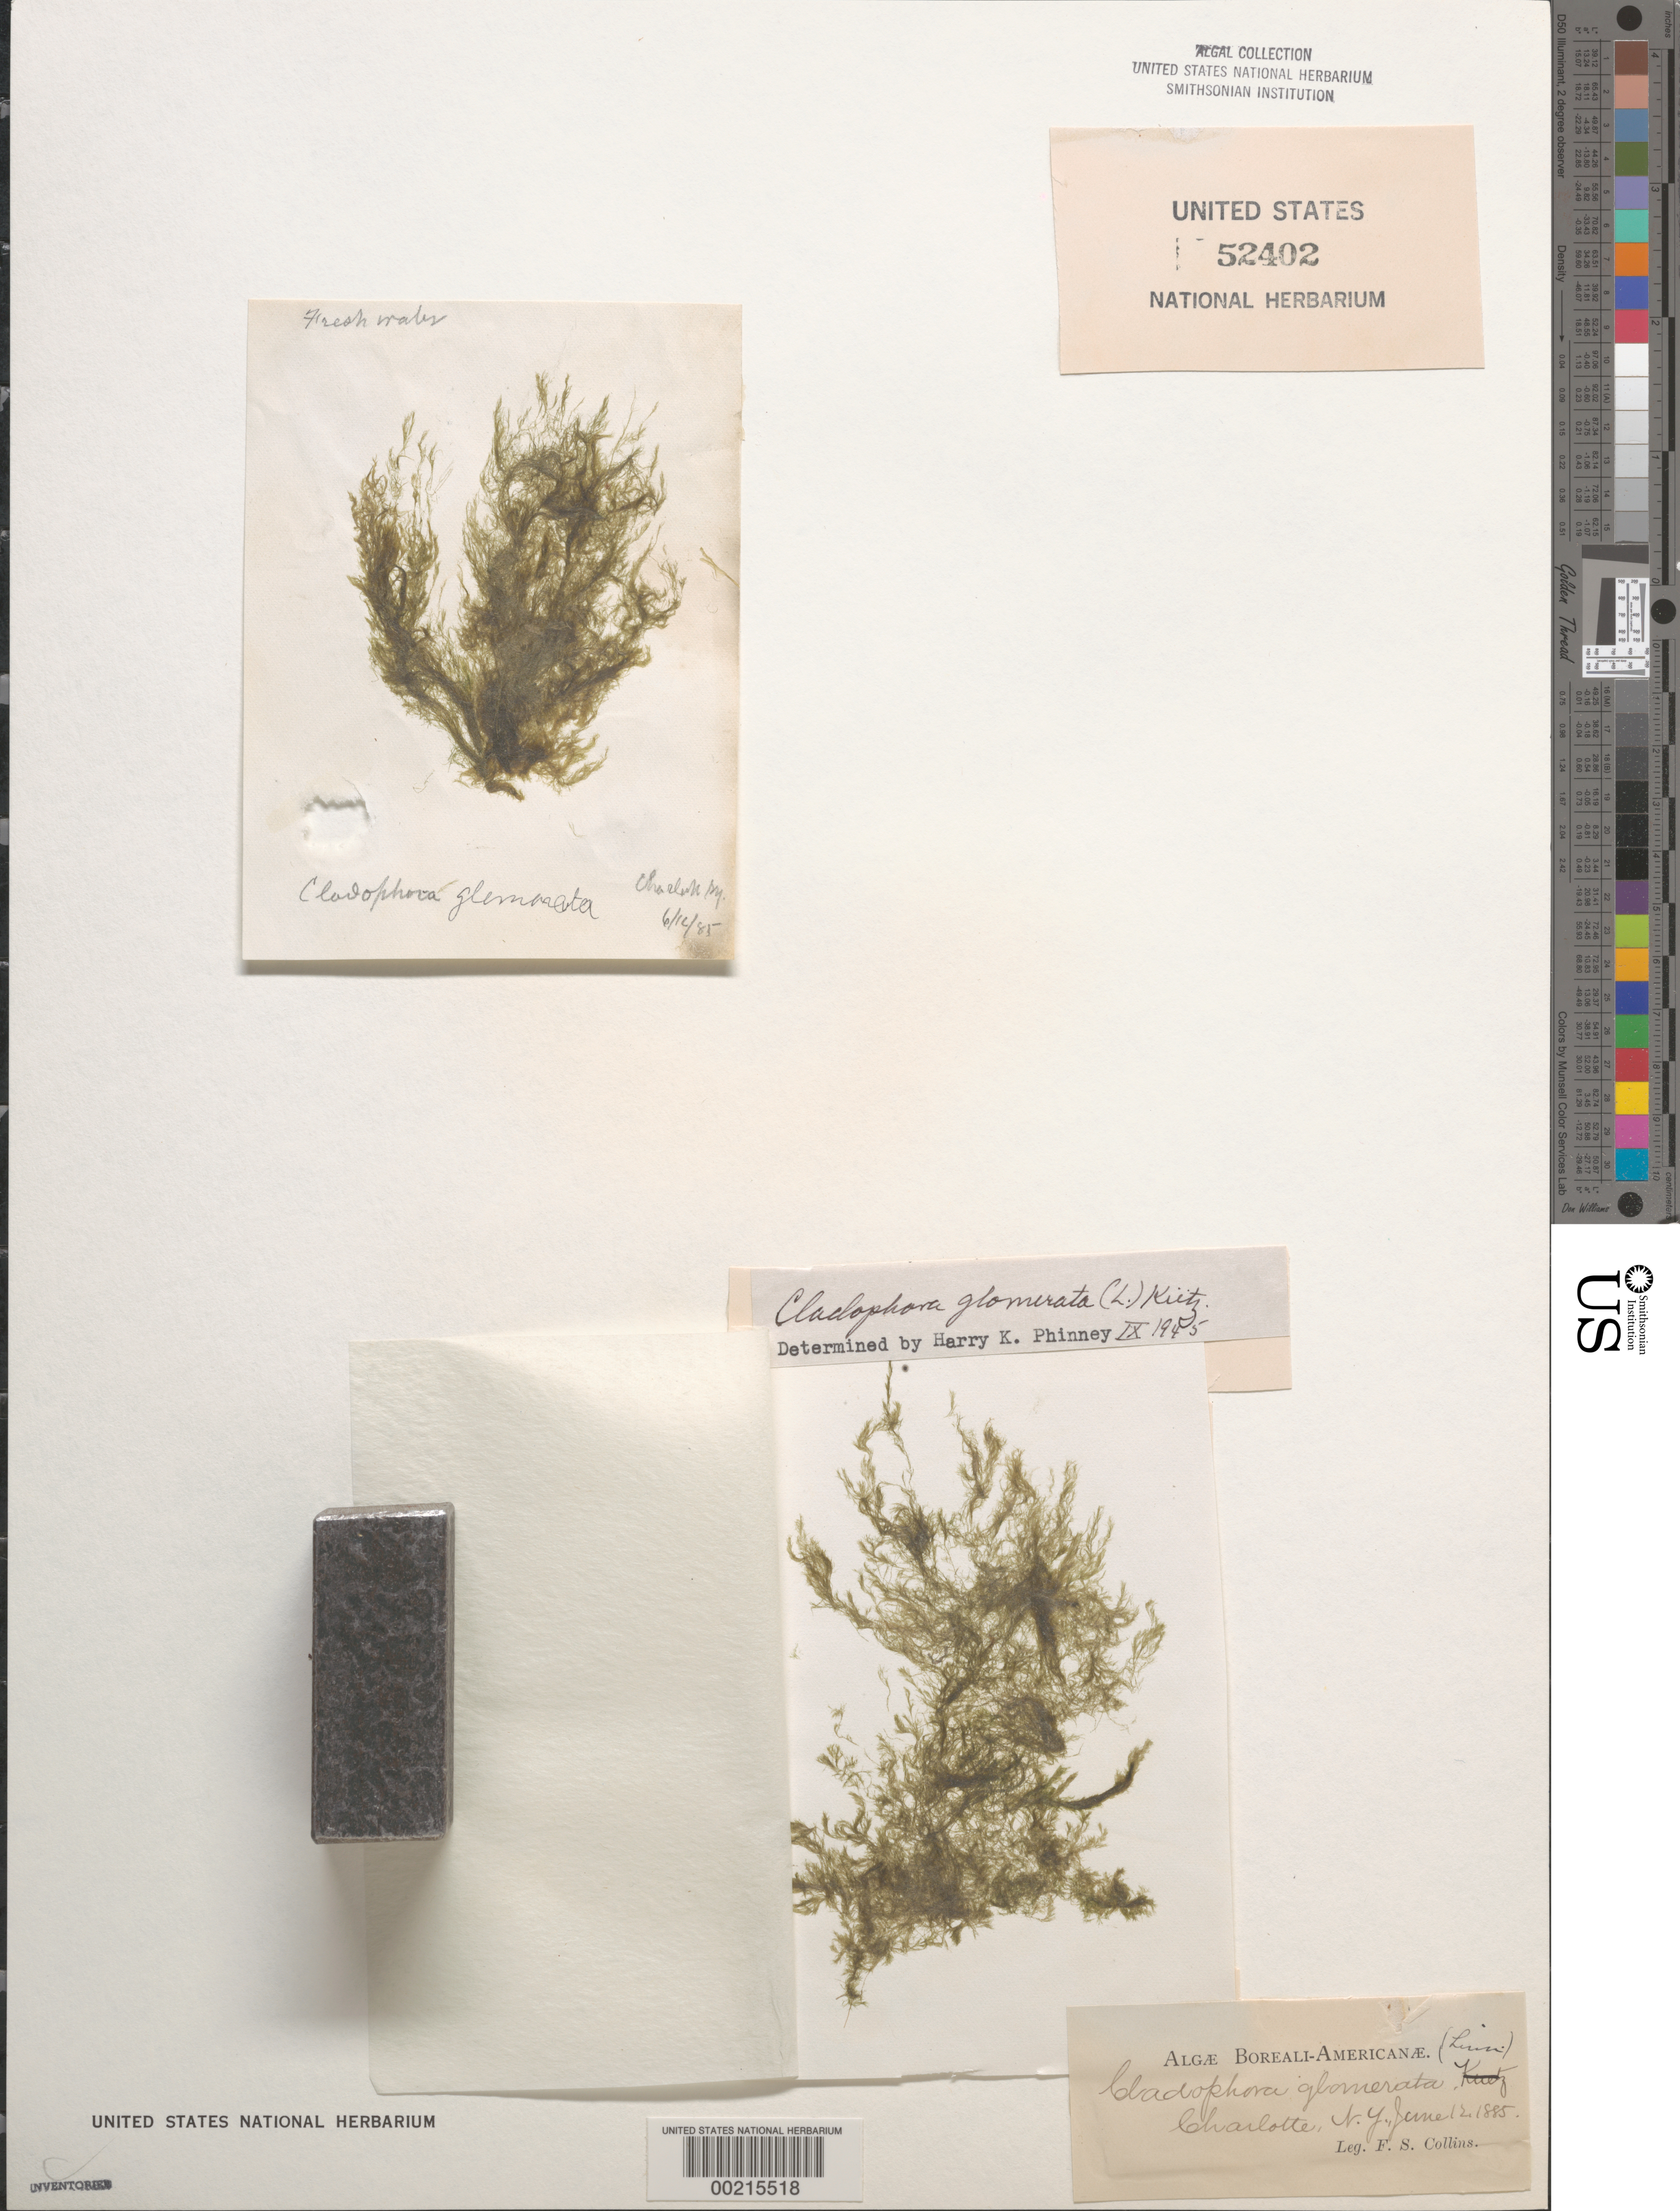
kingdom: Plantae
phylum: Chlorophyta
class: Ulvophyceae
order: Cladophorales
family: Cladophoraceae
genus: Cladophora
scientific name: Cladophora glomerata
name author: (L.) Kütz.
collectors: F. Collins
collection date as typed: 12 Jun 1885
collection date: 1885-06-12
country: United States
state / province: New York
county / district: Chautauqua County or Monroe County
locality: Charlotte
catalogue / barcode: US 52402